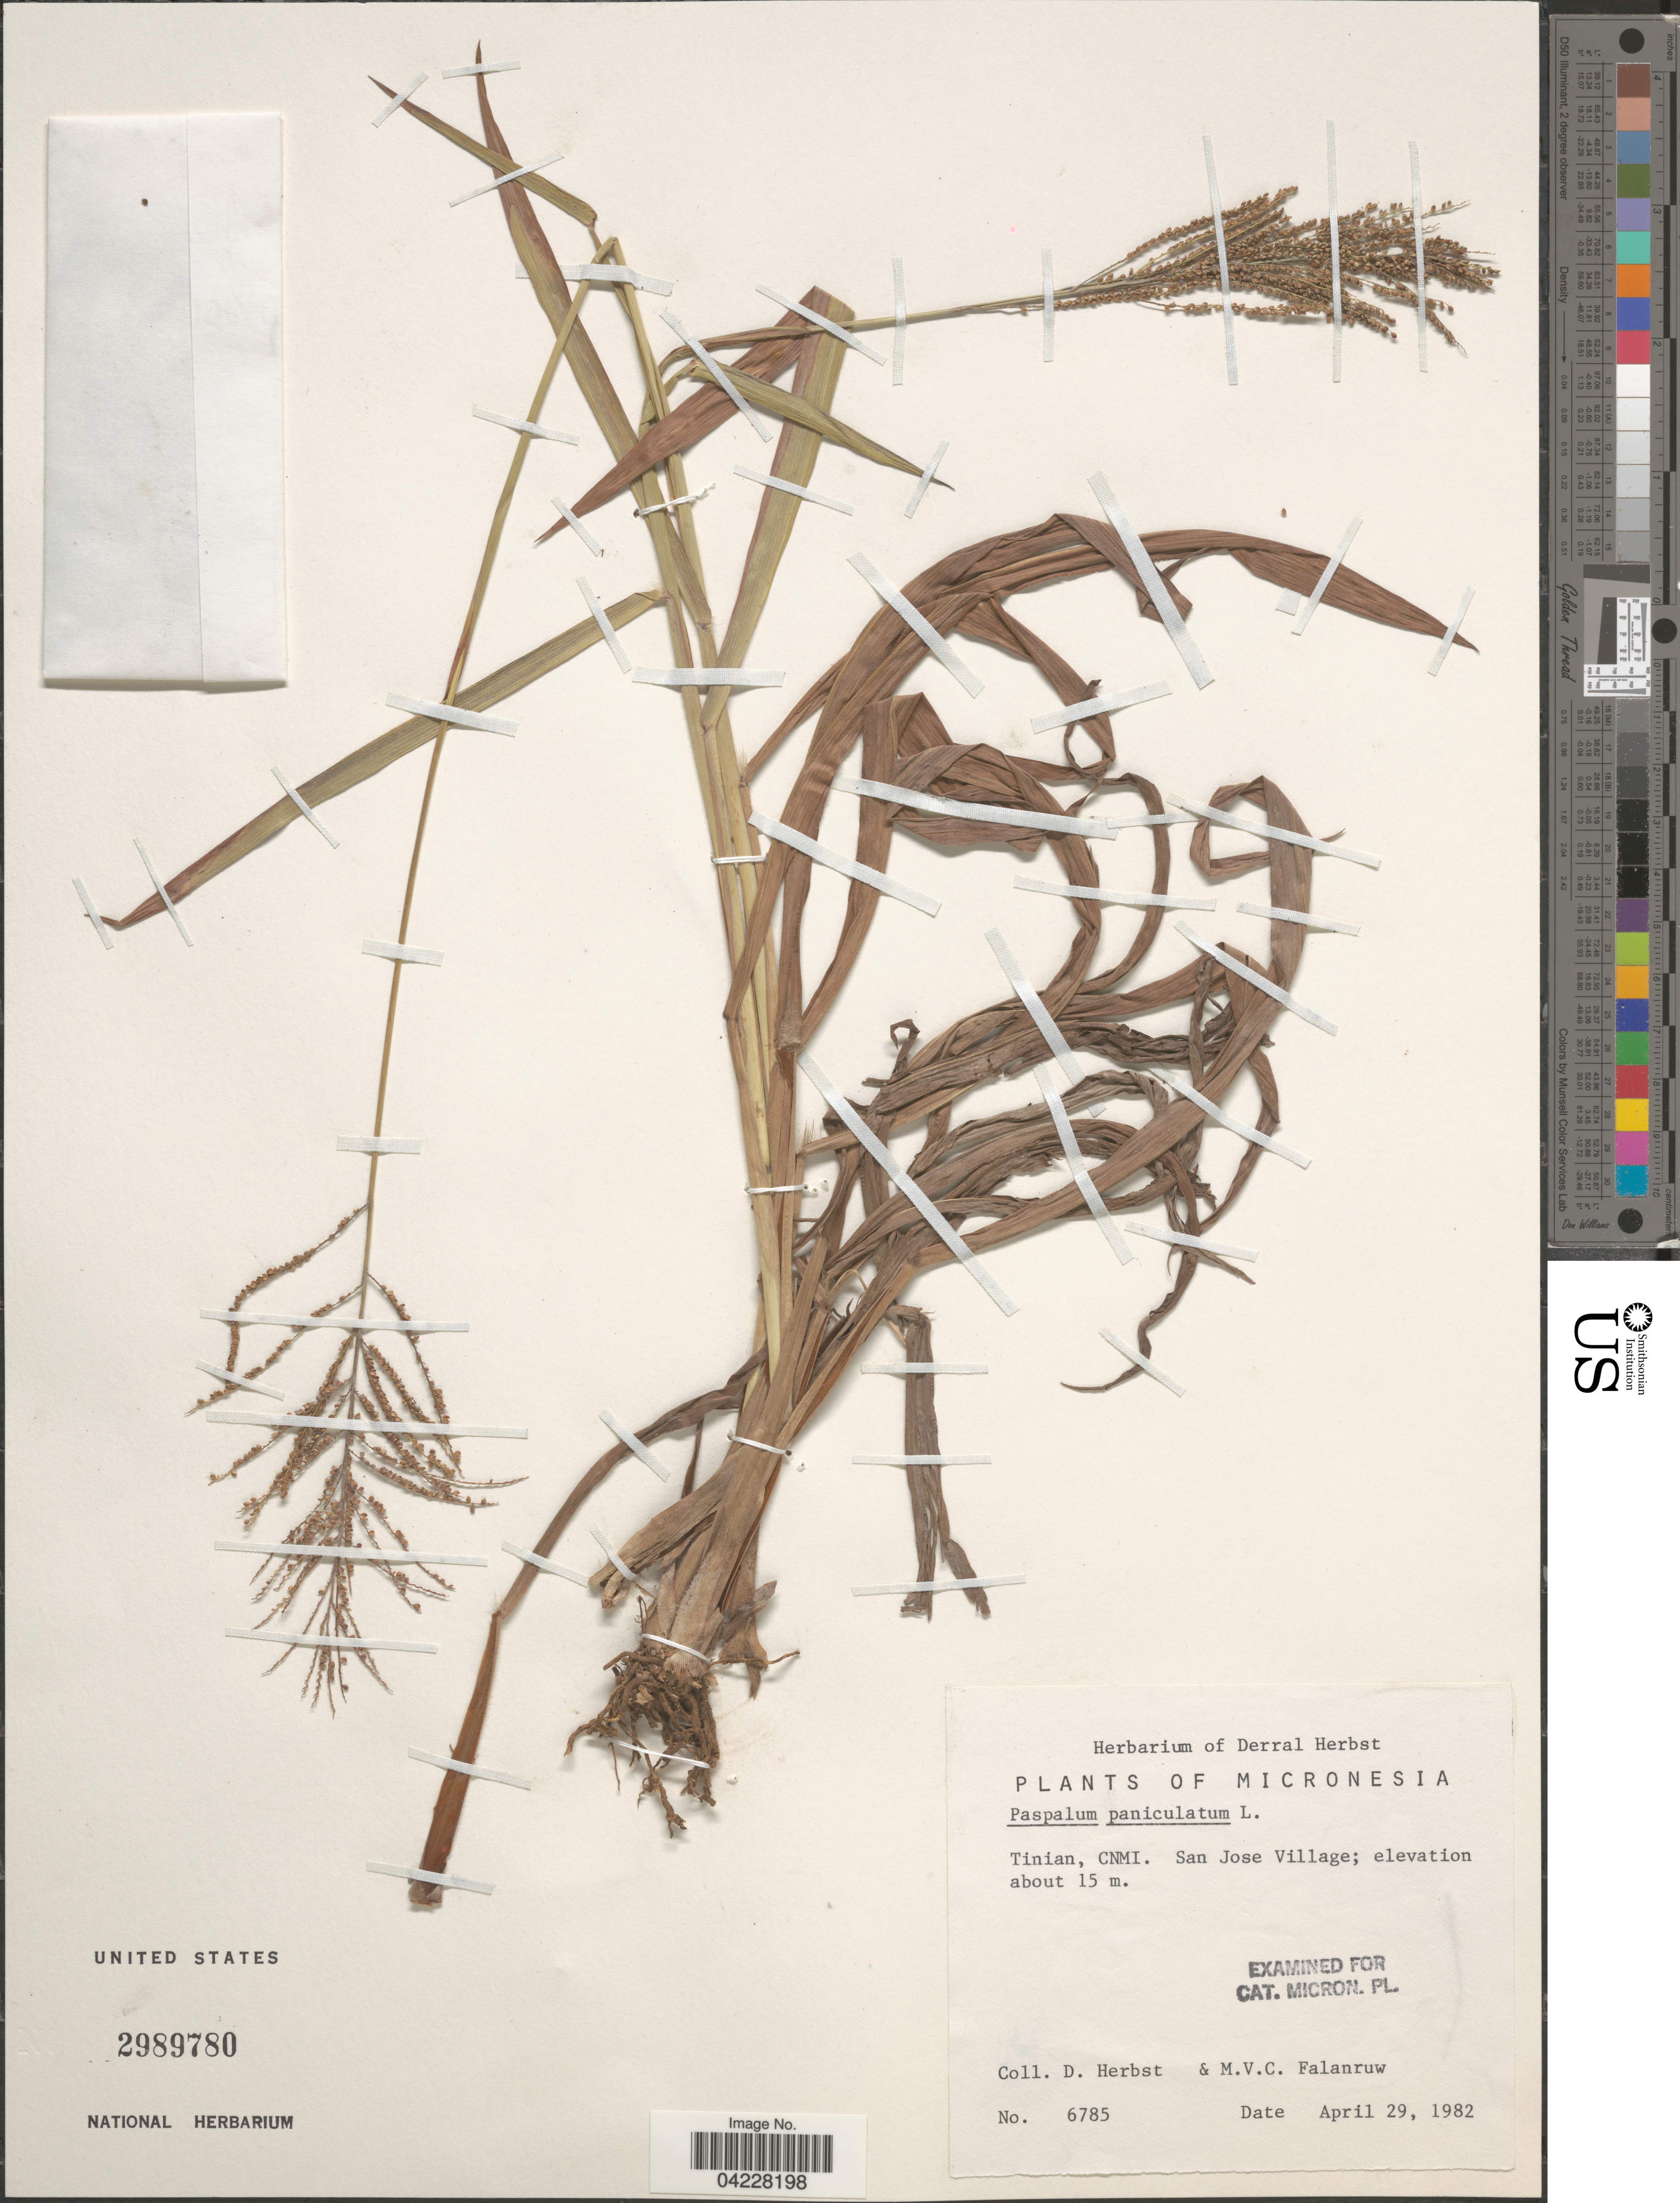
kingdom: Plantae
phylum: Tracheophyta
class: Liliopsida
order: Poales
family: Poaceae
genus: Paspalum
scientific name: Paspalum paniculatum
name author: L.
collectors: D. Herbst & M. V. Falanruw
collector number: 6785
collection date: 1982-04-29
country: Northern Mariana Islands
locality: Micronesia. Tinian, CNMI. San Jose Village.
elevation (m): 15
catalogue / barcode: US 2989780